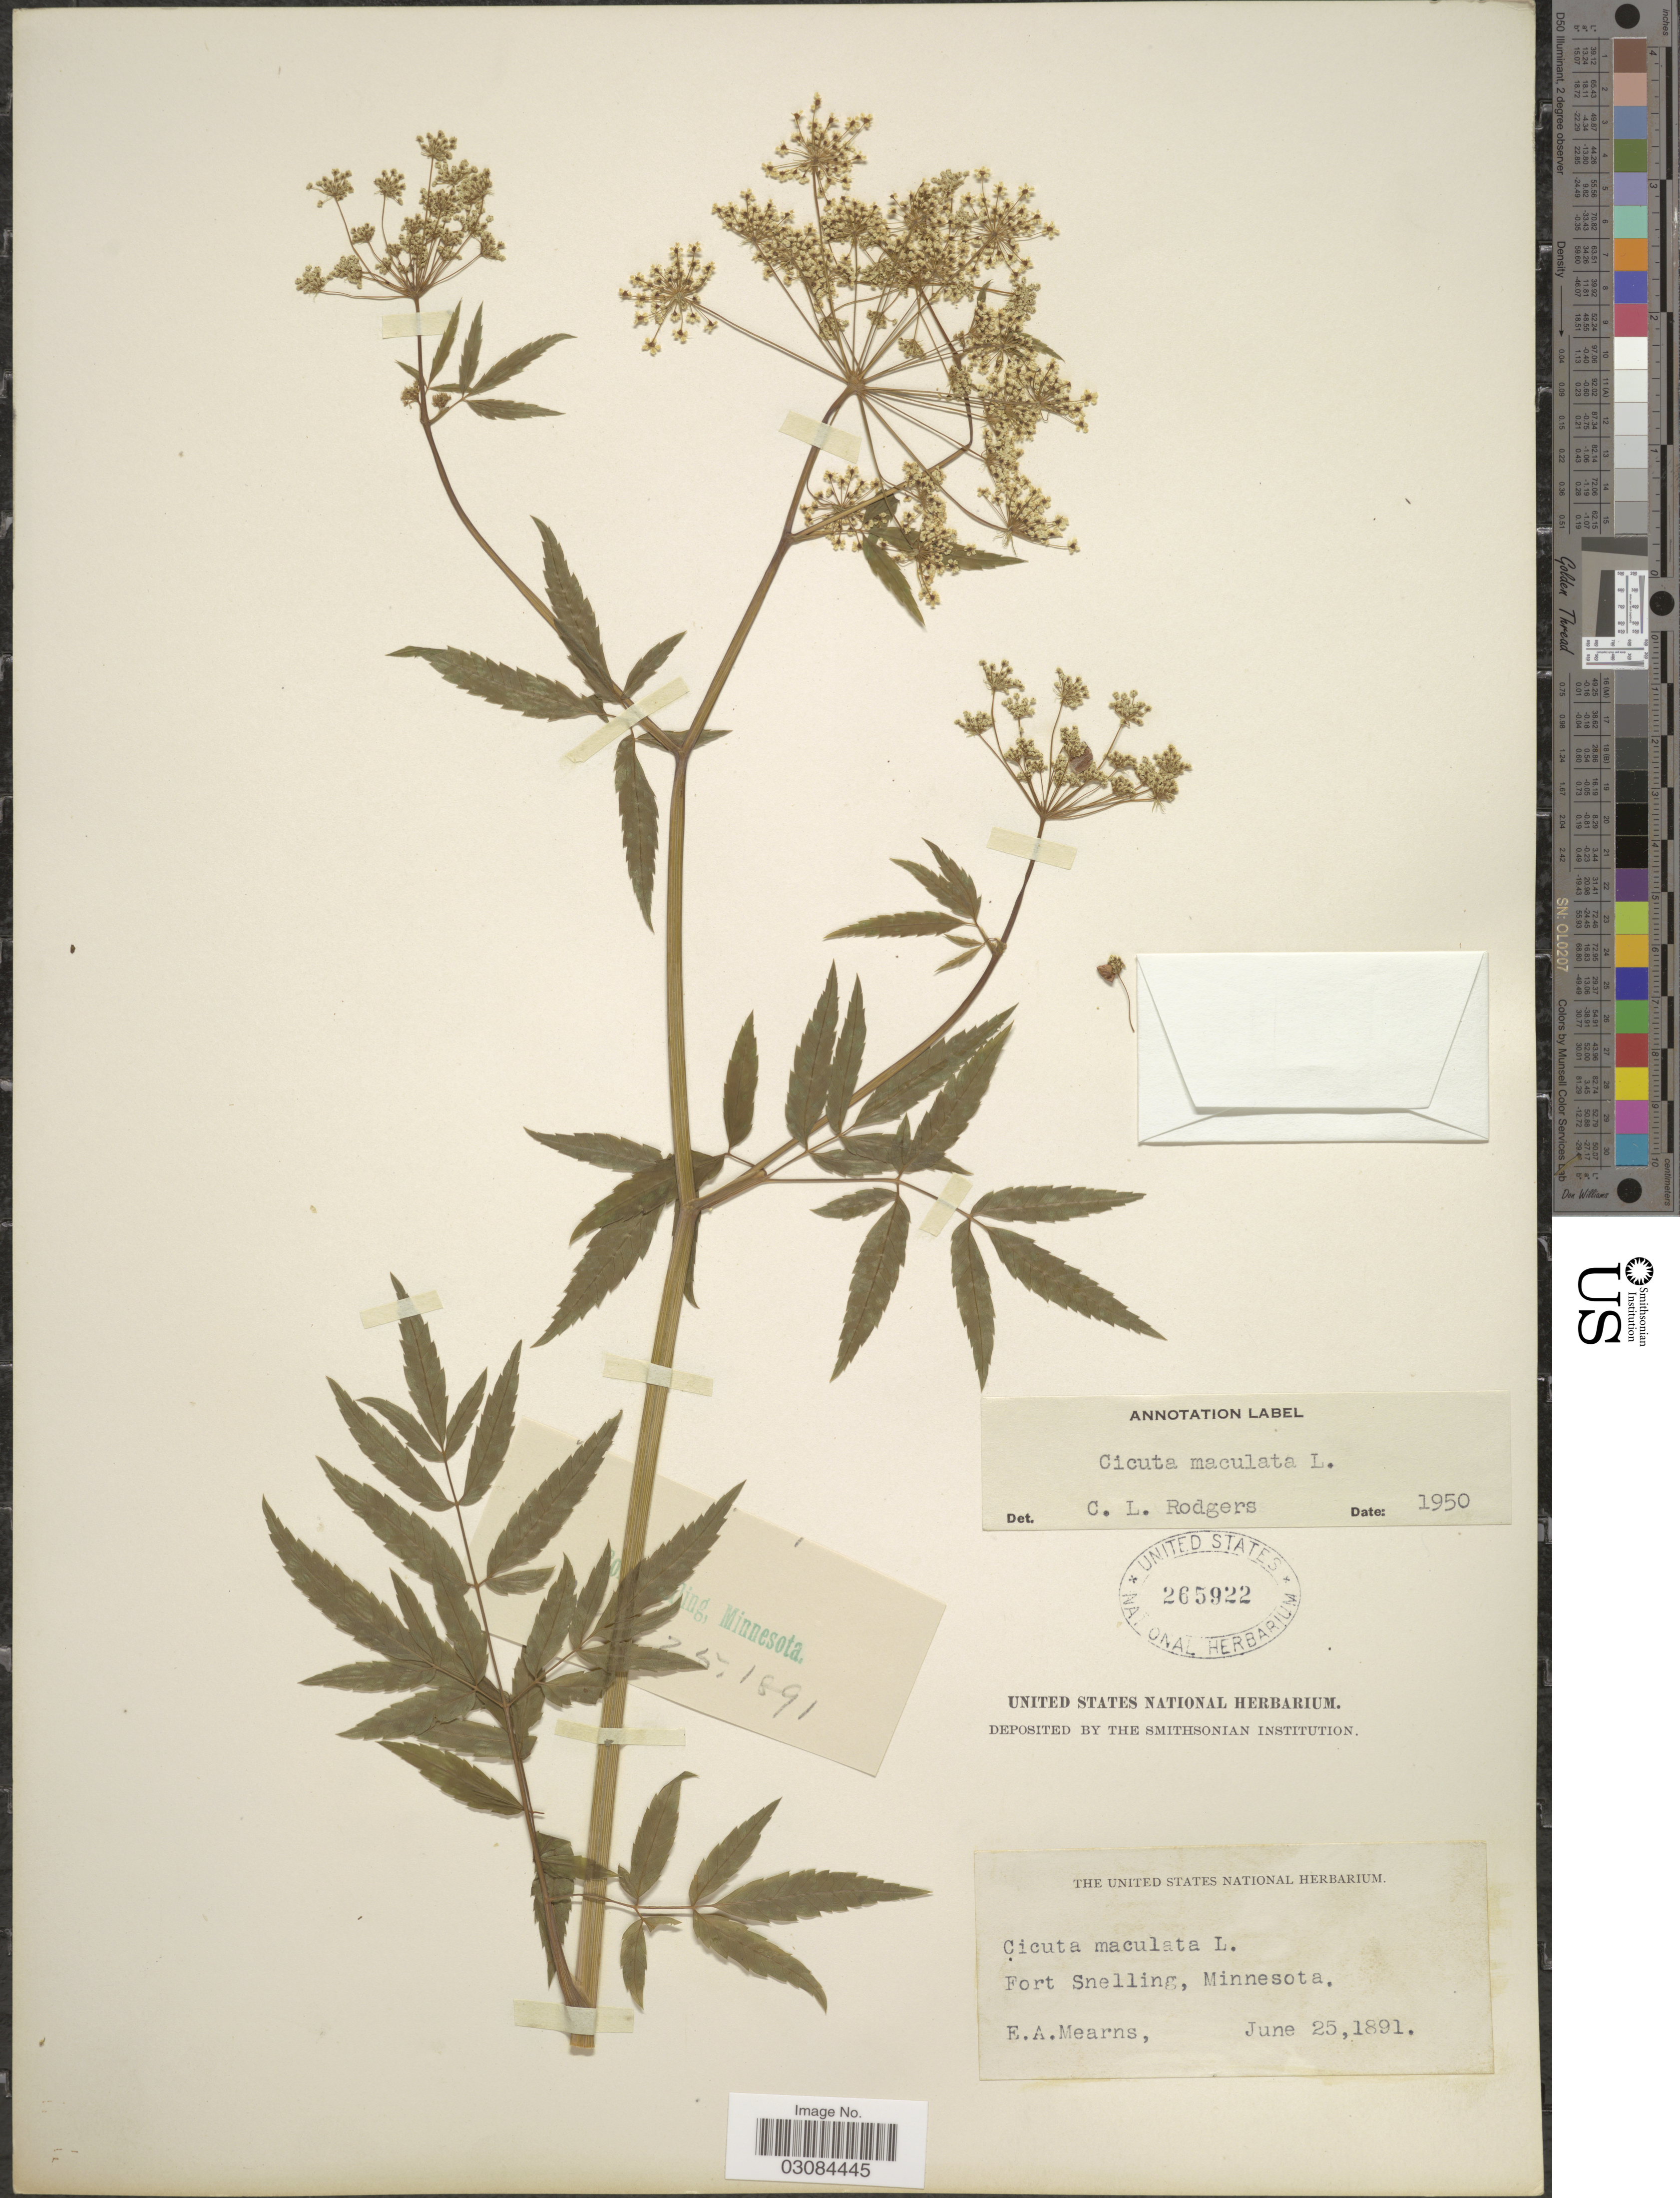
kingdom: Plantae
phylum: Tracheophyta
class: Magnoliopsida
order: Apiales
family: Apiaceae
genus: Cicuta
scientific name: Cicuta maculata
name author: L.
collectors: E. A. Mearns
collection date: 1891-06-25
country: United States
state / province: Minnesota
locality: Fort Snelling.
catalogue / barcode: US 265922